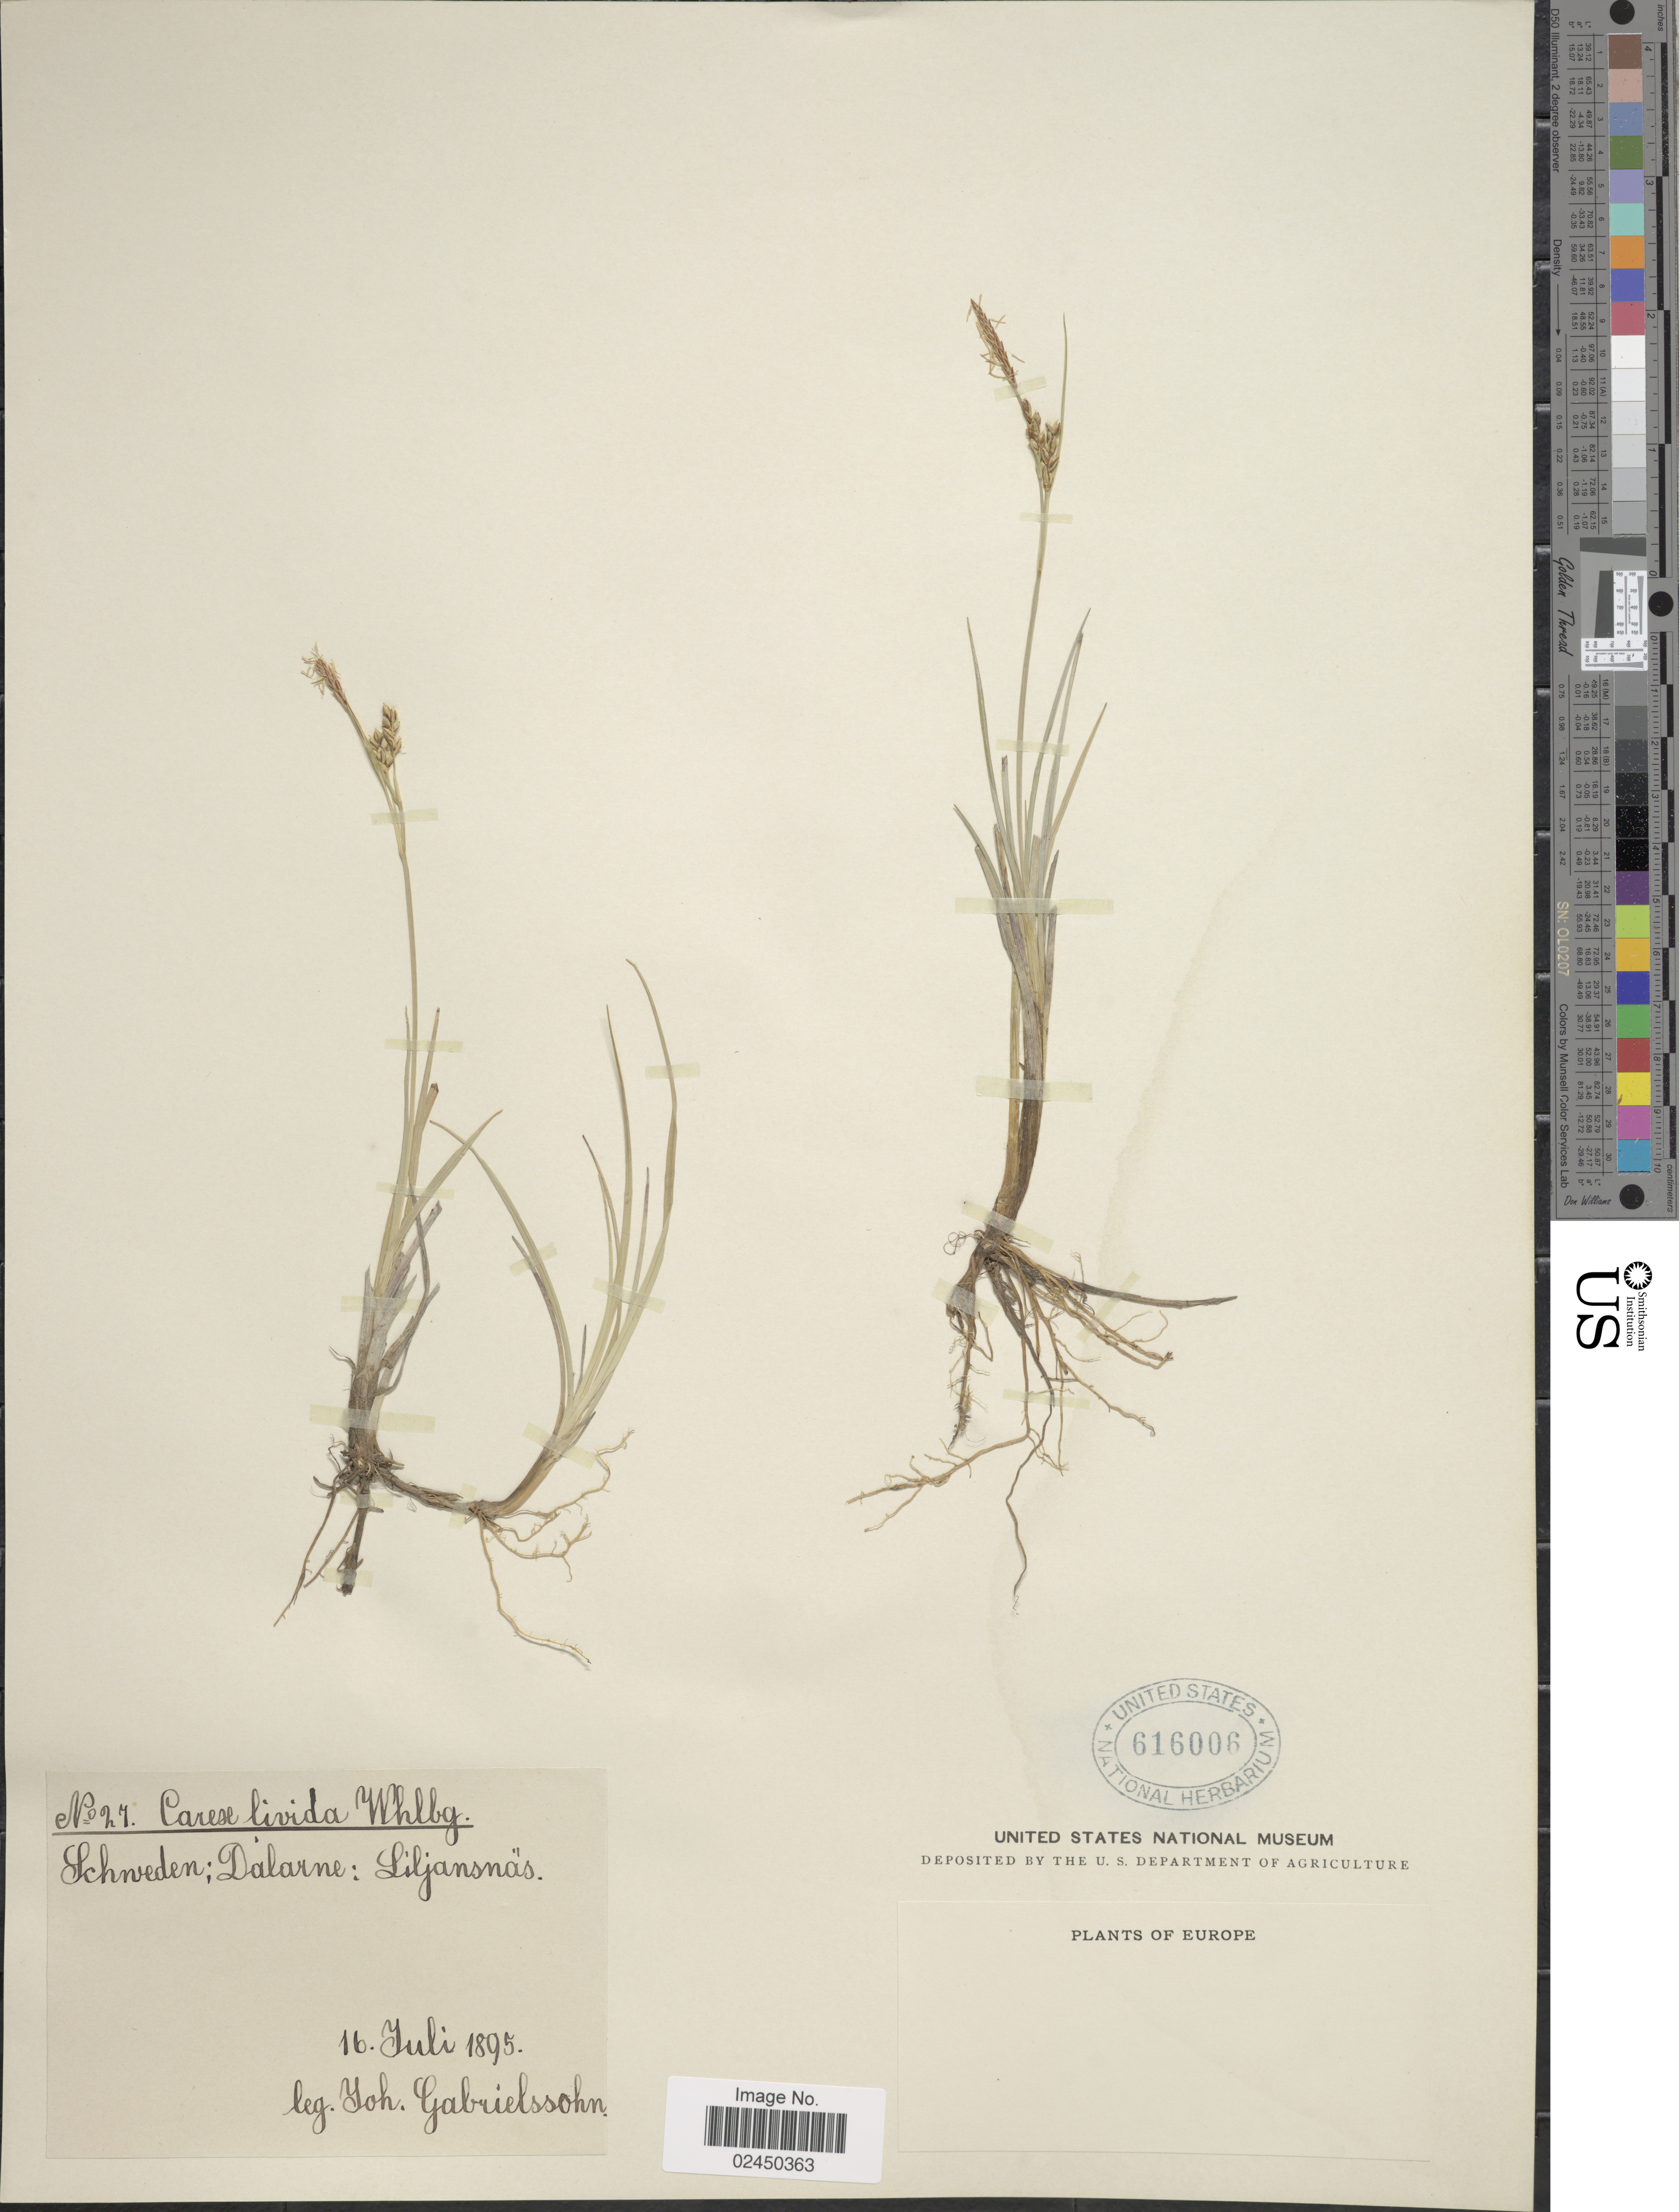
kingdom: Plantae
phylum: Tracheophyta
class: Liliopsida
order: Poales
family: Cyperaceae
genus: Carex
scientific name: Carex livida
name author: (Wahlenb.) Willd.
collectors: J. Gabrielssohn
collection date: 1895-07-16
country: Sweden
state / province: Dalarna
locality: Schweden: Dalarna, Liljansnas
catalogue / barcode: US 616006